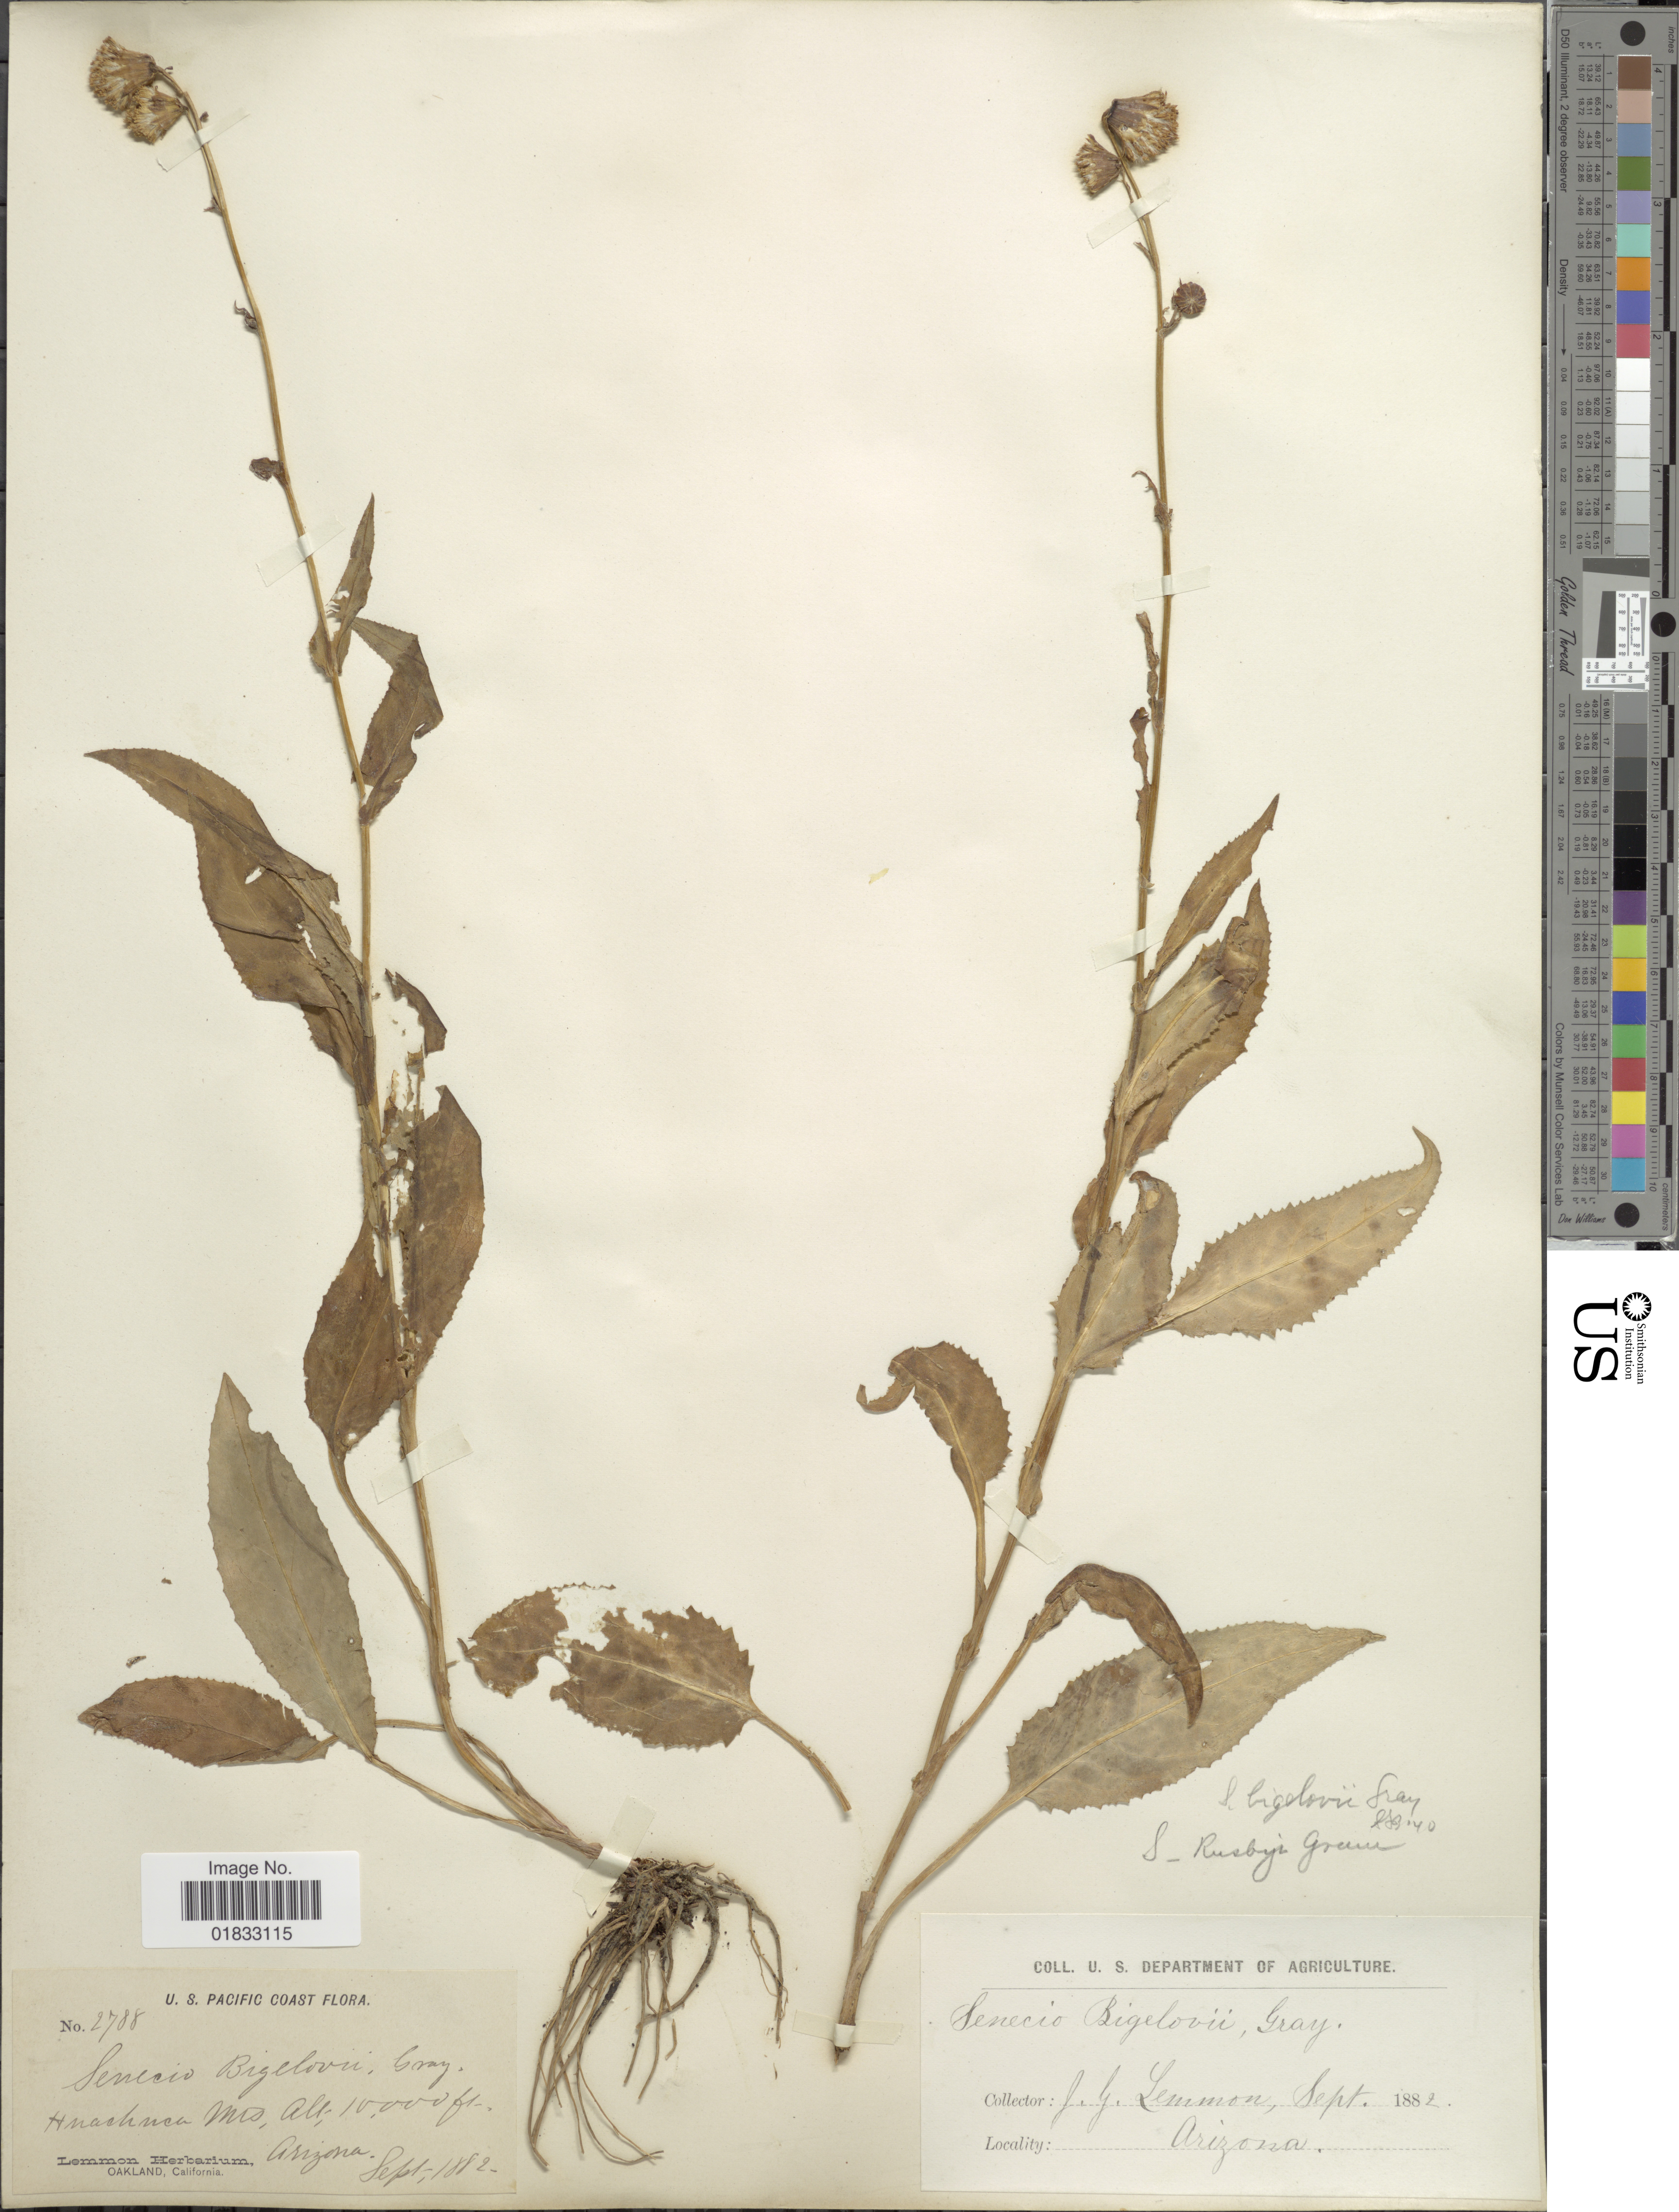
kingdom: Plantae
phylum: Tracheophyta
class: Magnoliopsida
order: Asterales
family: Asteraceae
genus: Senecio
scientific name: Senecio bigelovii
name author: A. Gray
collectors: ex herb. Lemmon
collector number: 2788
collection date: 1882-09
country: United States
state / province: Arizona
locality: Huachuca Mts.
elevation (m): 3048